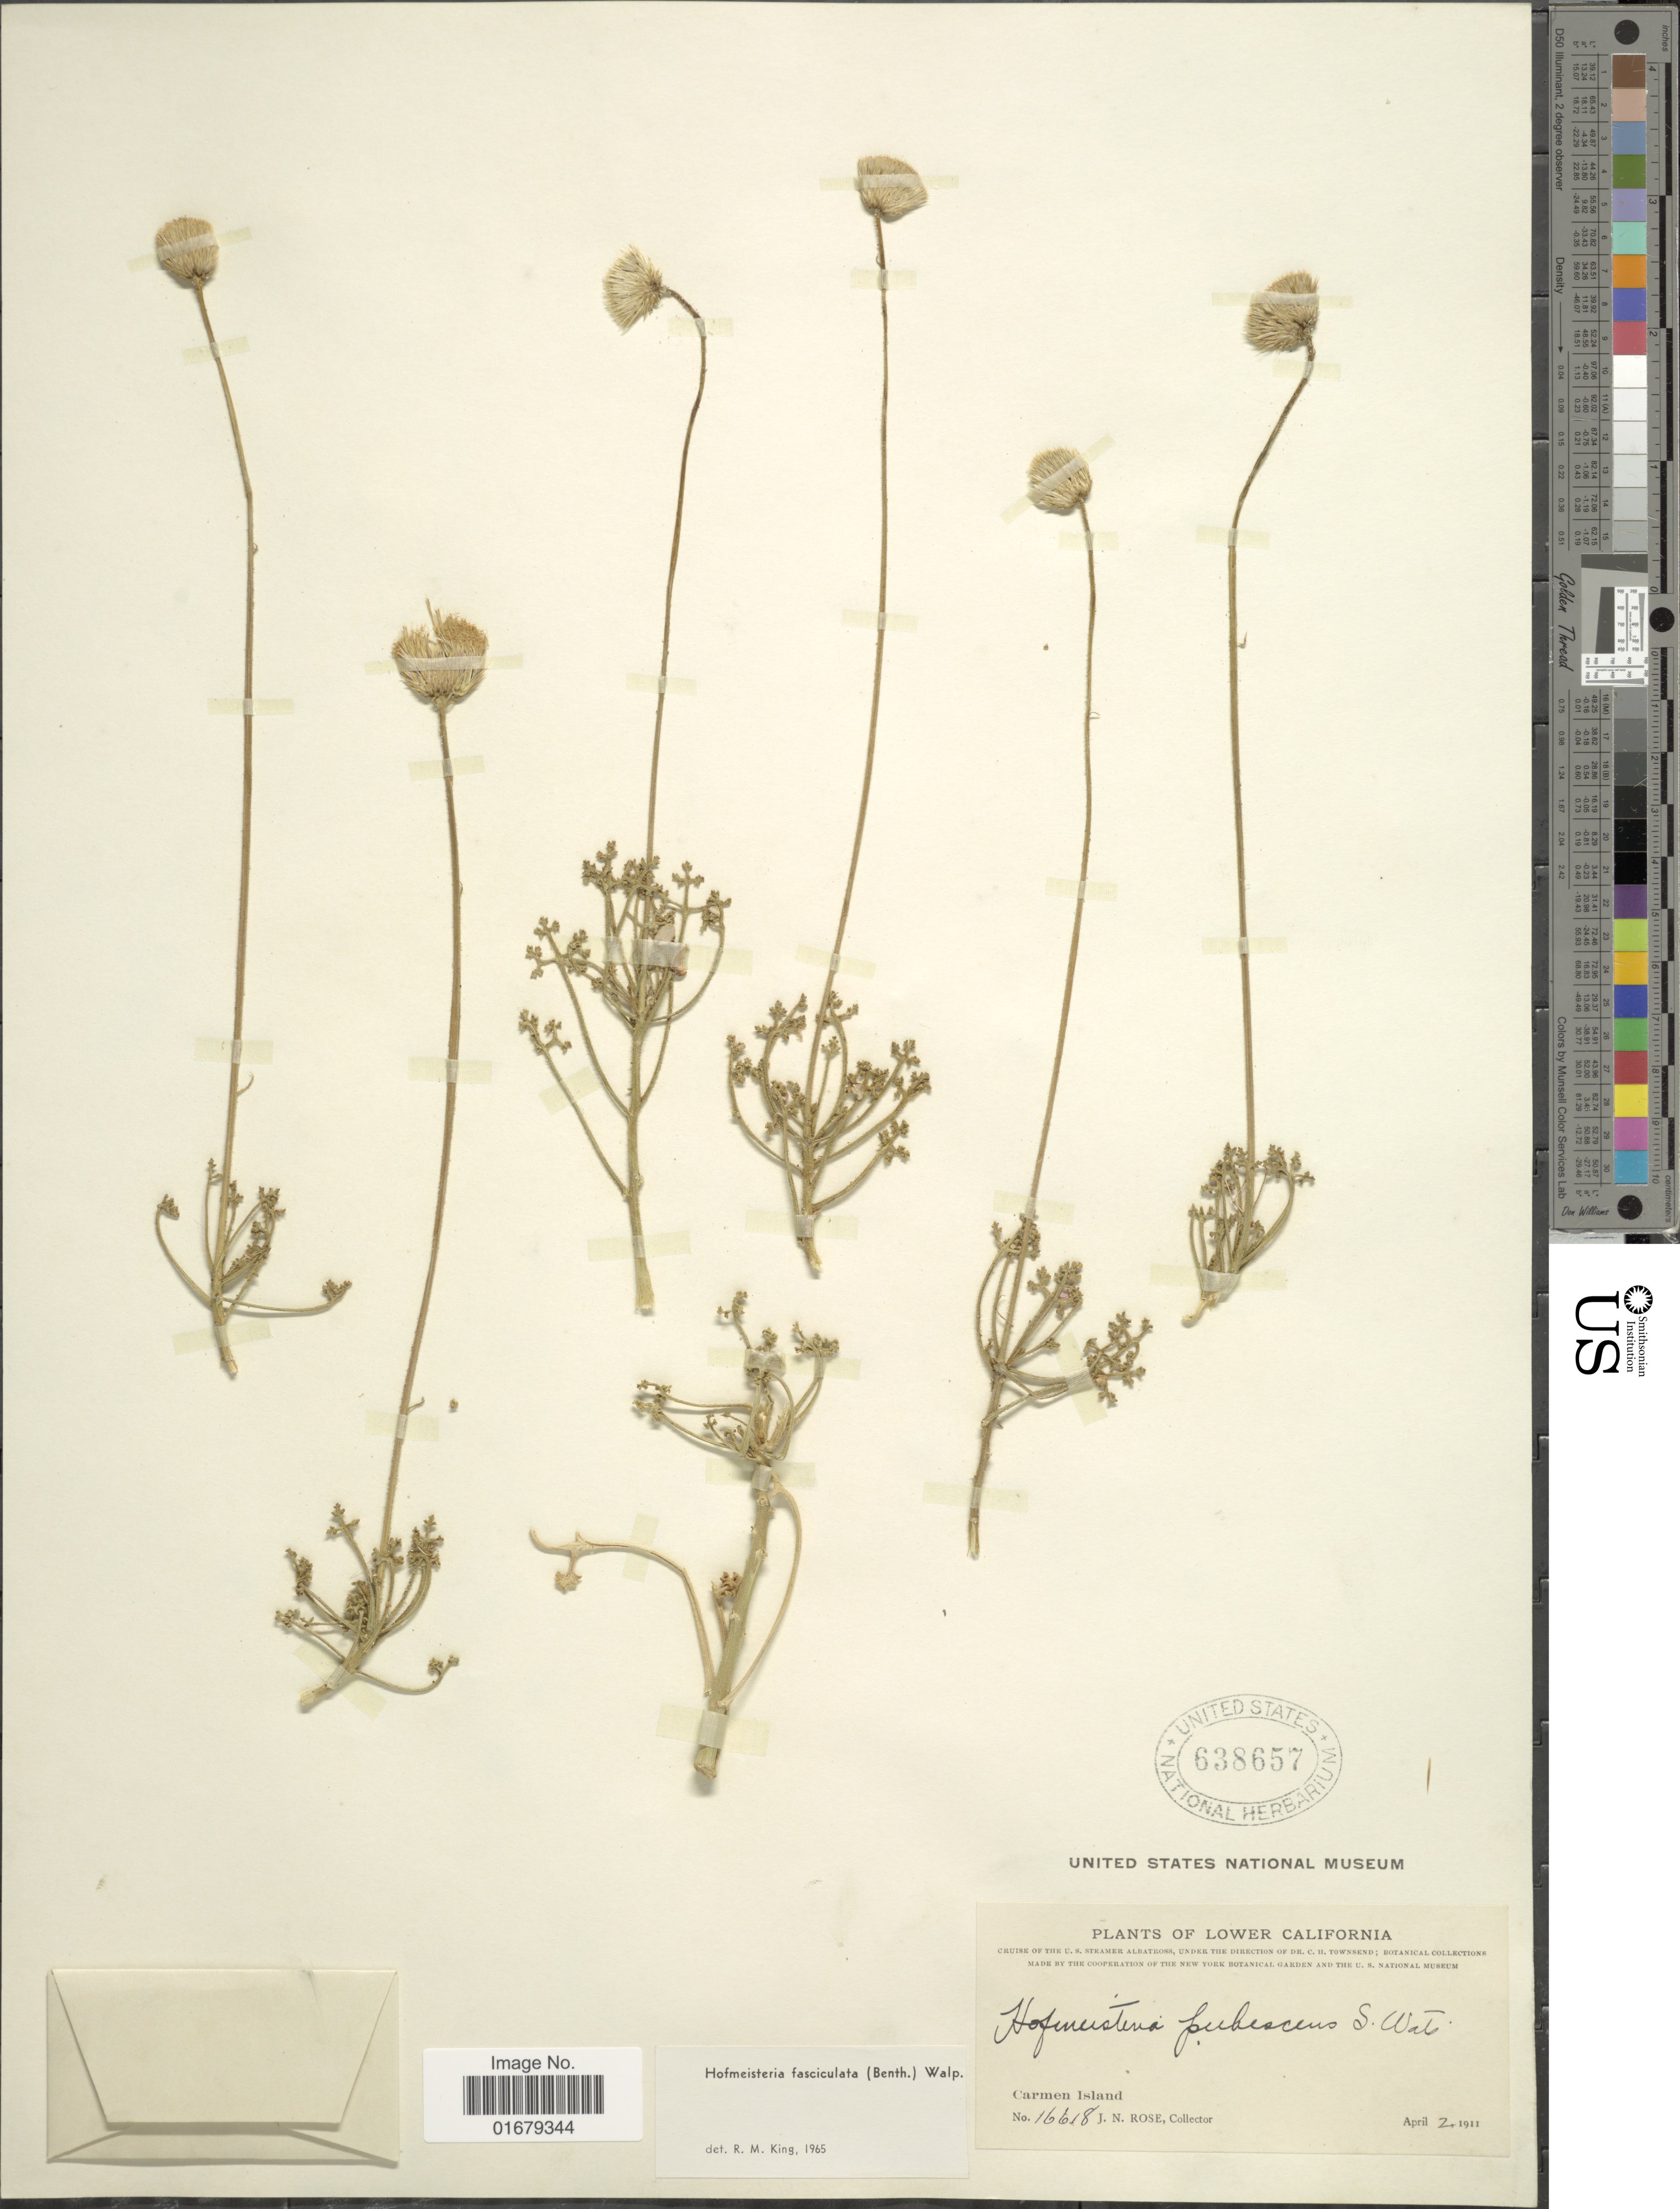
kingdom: Plantae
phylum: Tracheophyta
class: Magnoliopsida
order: Asterales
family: Asteraceae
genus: Hofmeisteria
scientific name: Hofmeisteria fasciculata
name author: (Benth.) Walp.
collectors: J. N. Rose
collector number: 16618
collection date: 1911-04-02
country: Mexico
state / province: Baja California Sur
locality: Lower California, Carmen Island.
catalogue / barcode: US 638657